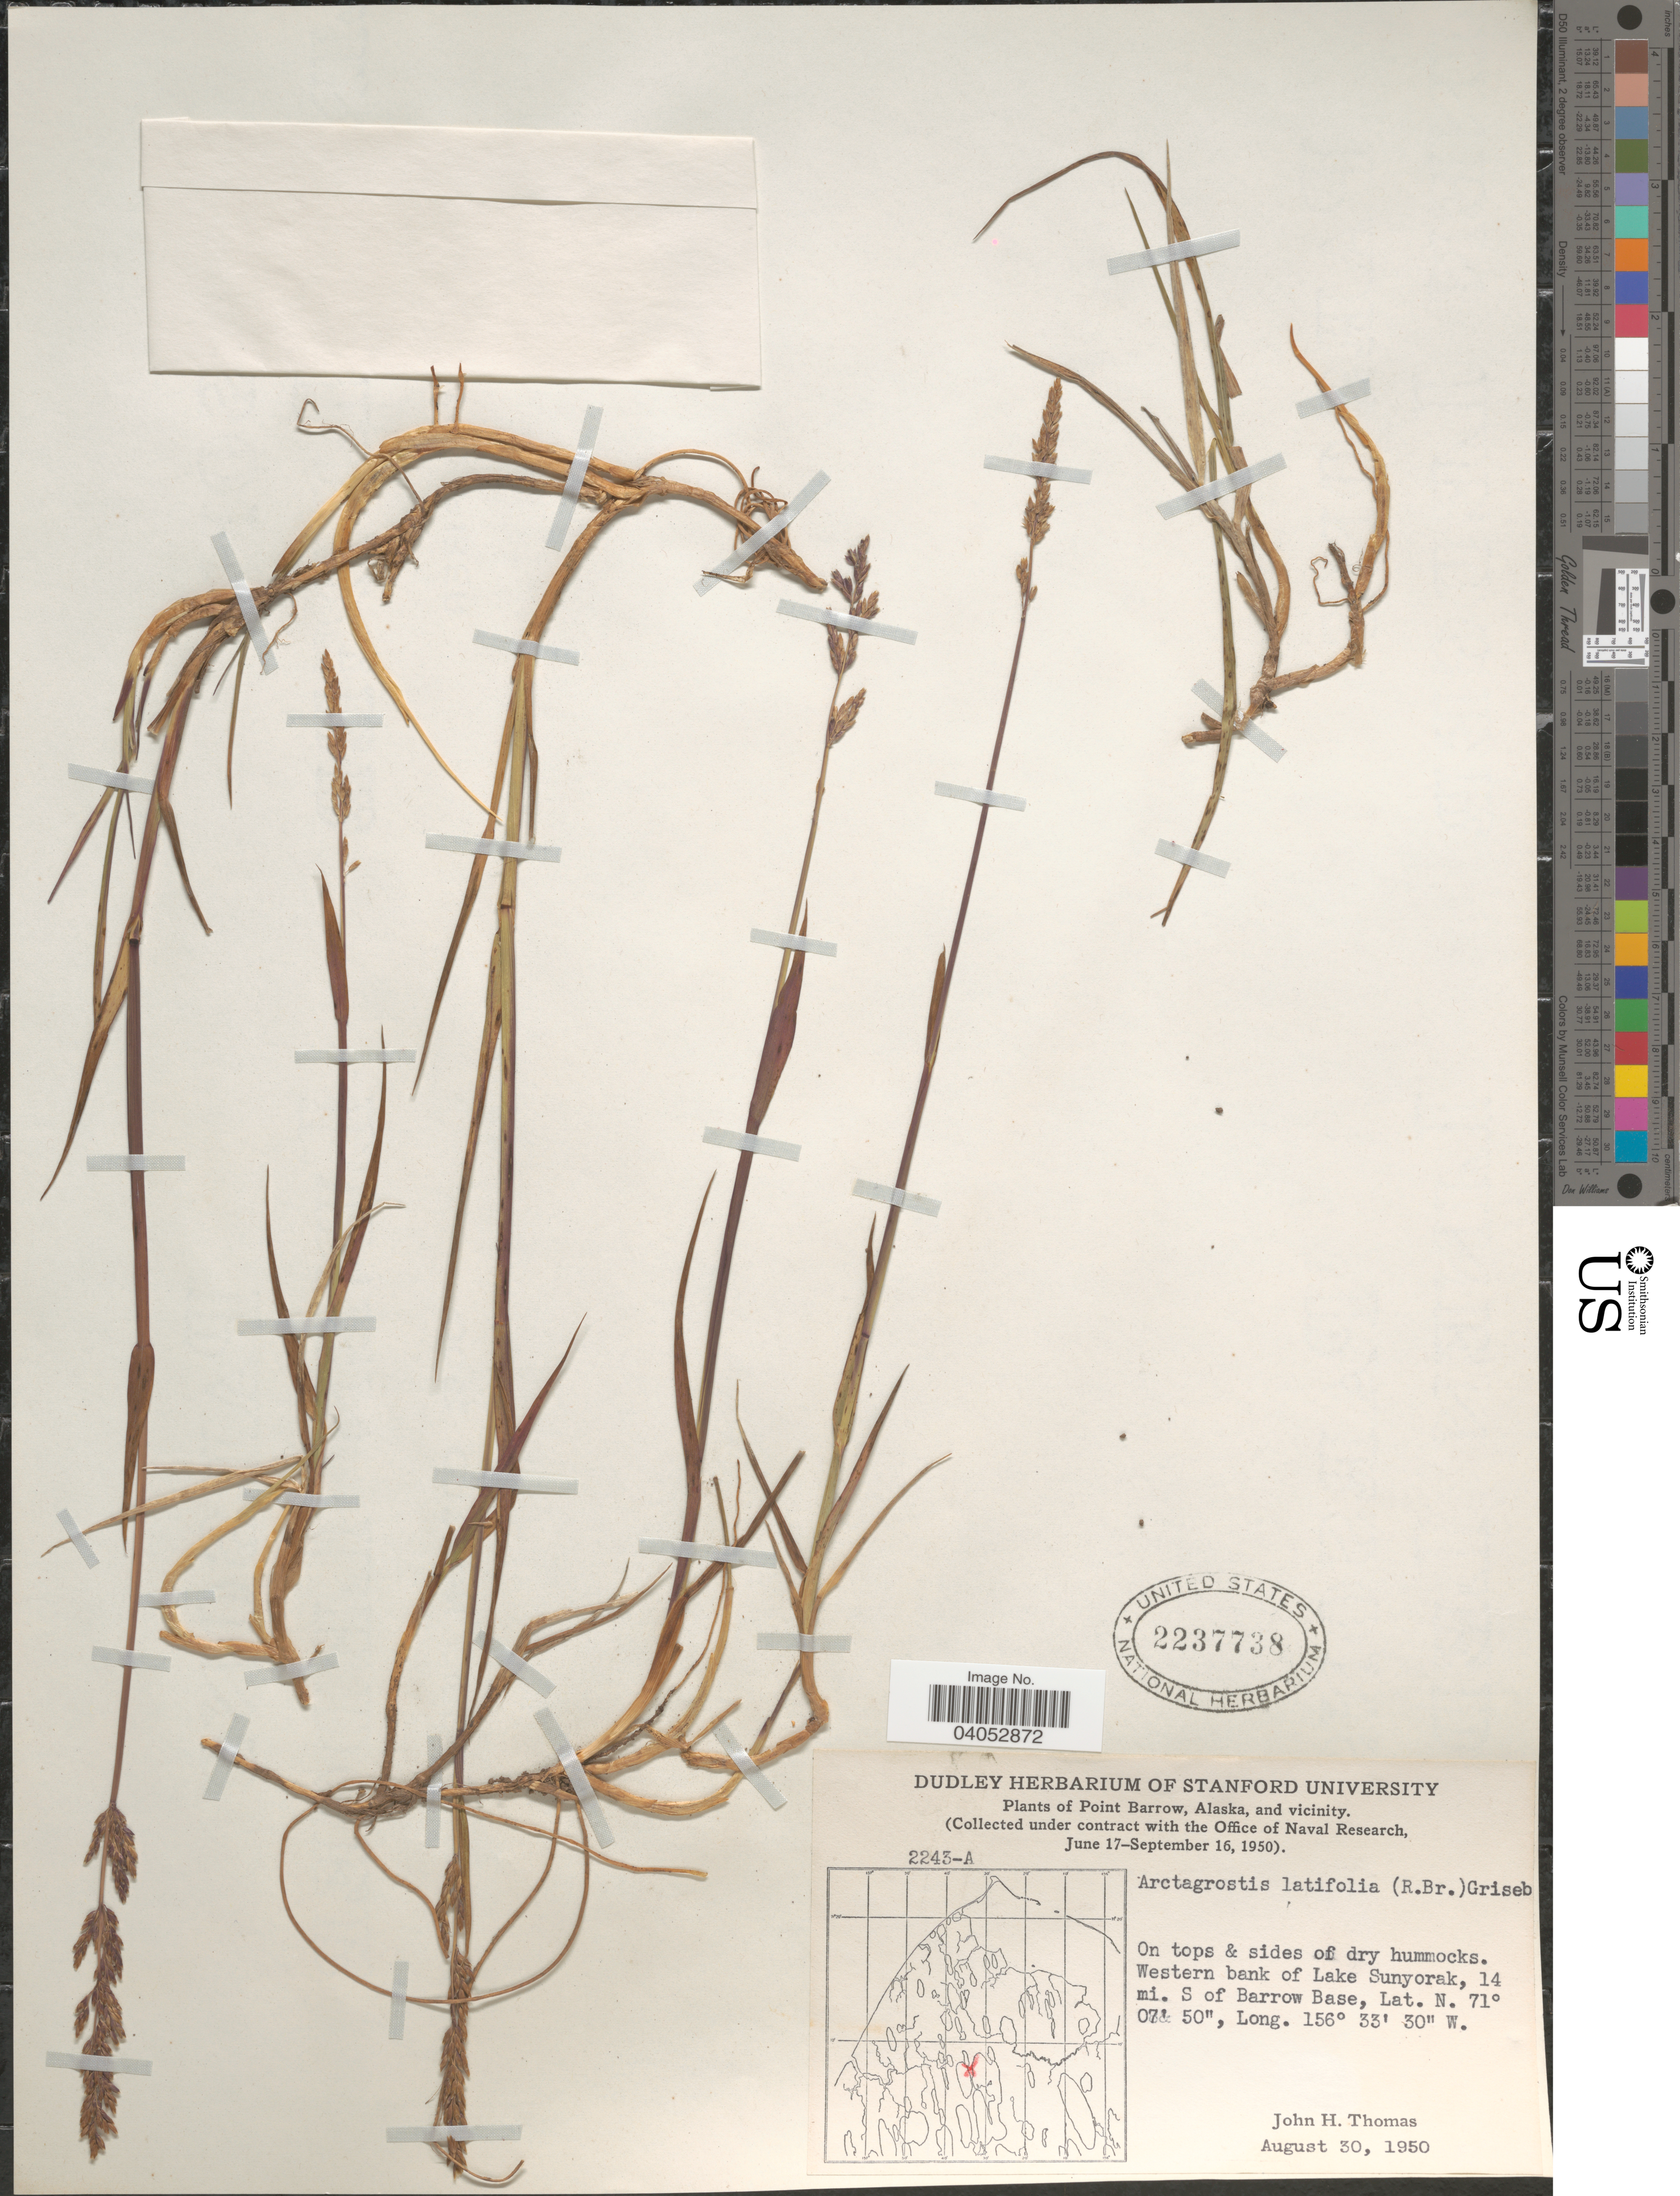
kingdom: Plantae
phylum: Tracheophyta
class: Liliopsida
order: Poales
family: Poaceae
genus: Arctagrostis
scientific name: Arctagrostis latifolia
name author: (R. Br.) Griseb.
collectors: J. H. Thomas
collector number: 2243-A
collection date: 1950-08-30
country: United States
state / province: Alaska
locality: Point Barrow, and vicinity. Western bank of Lake Sunyorak, 14 mi. S of Barrow Base.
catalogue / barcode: US 2237738